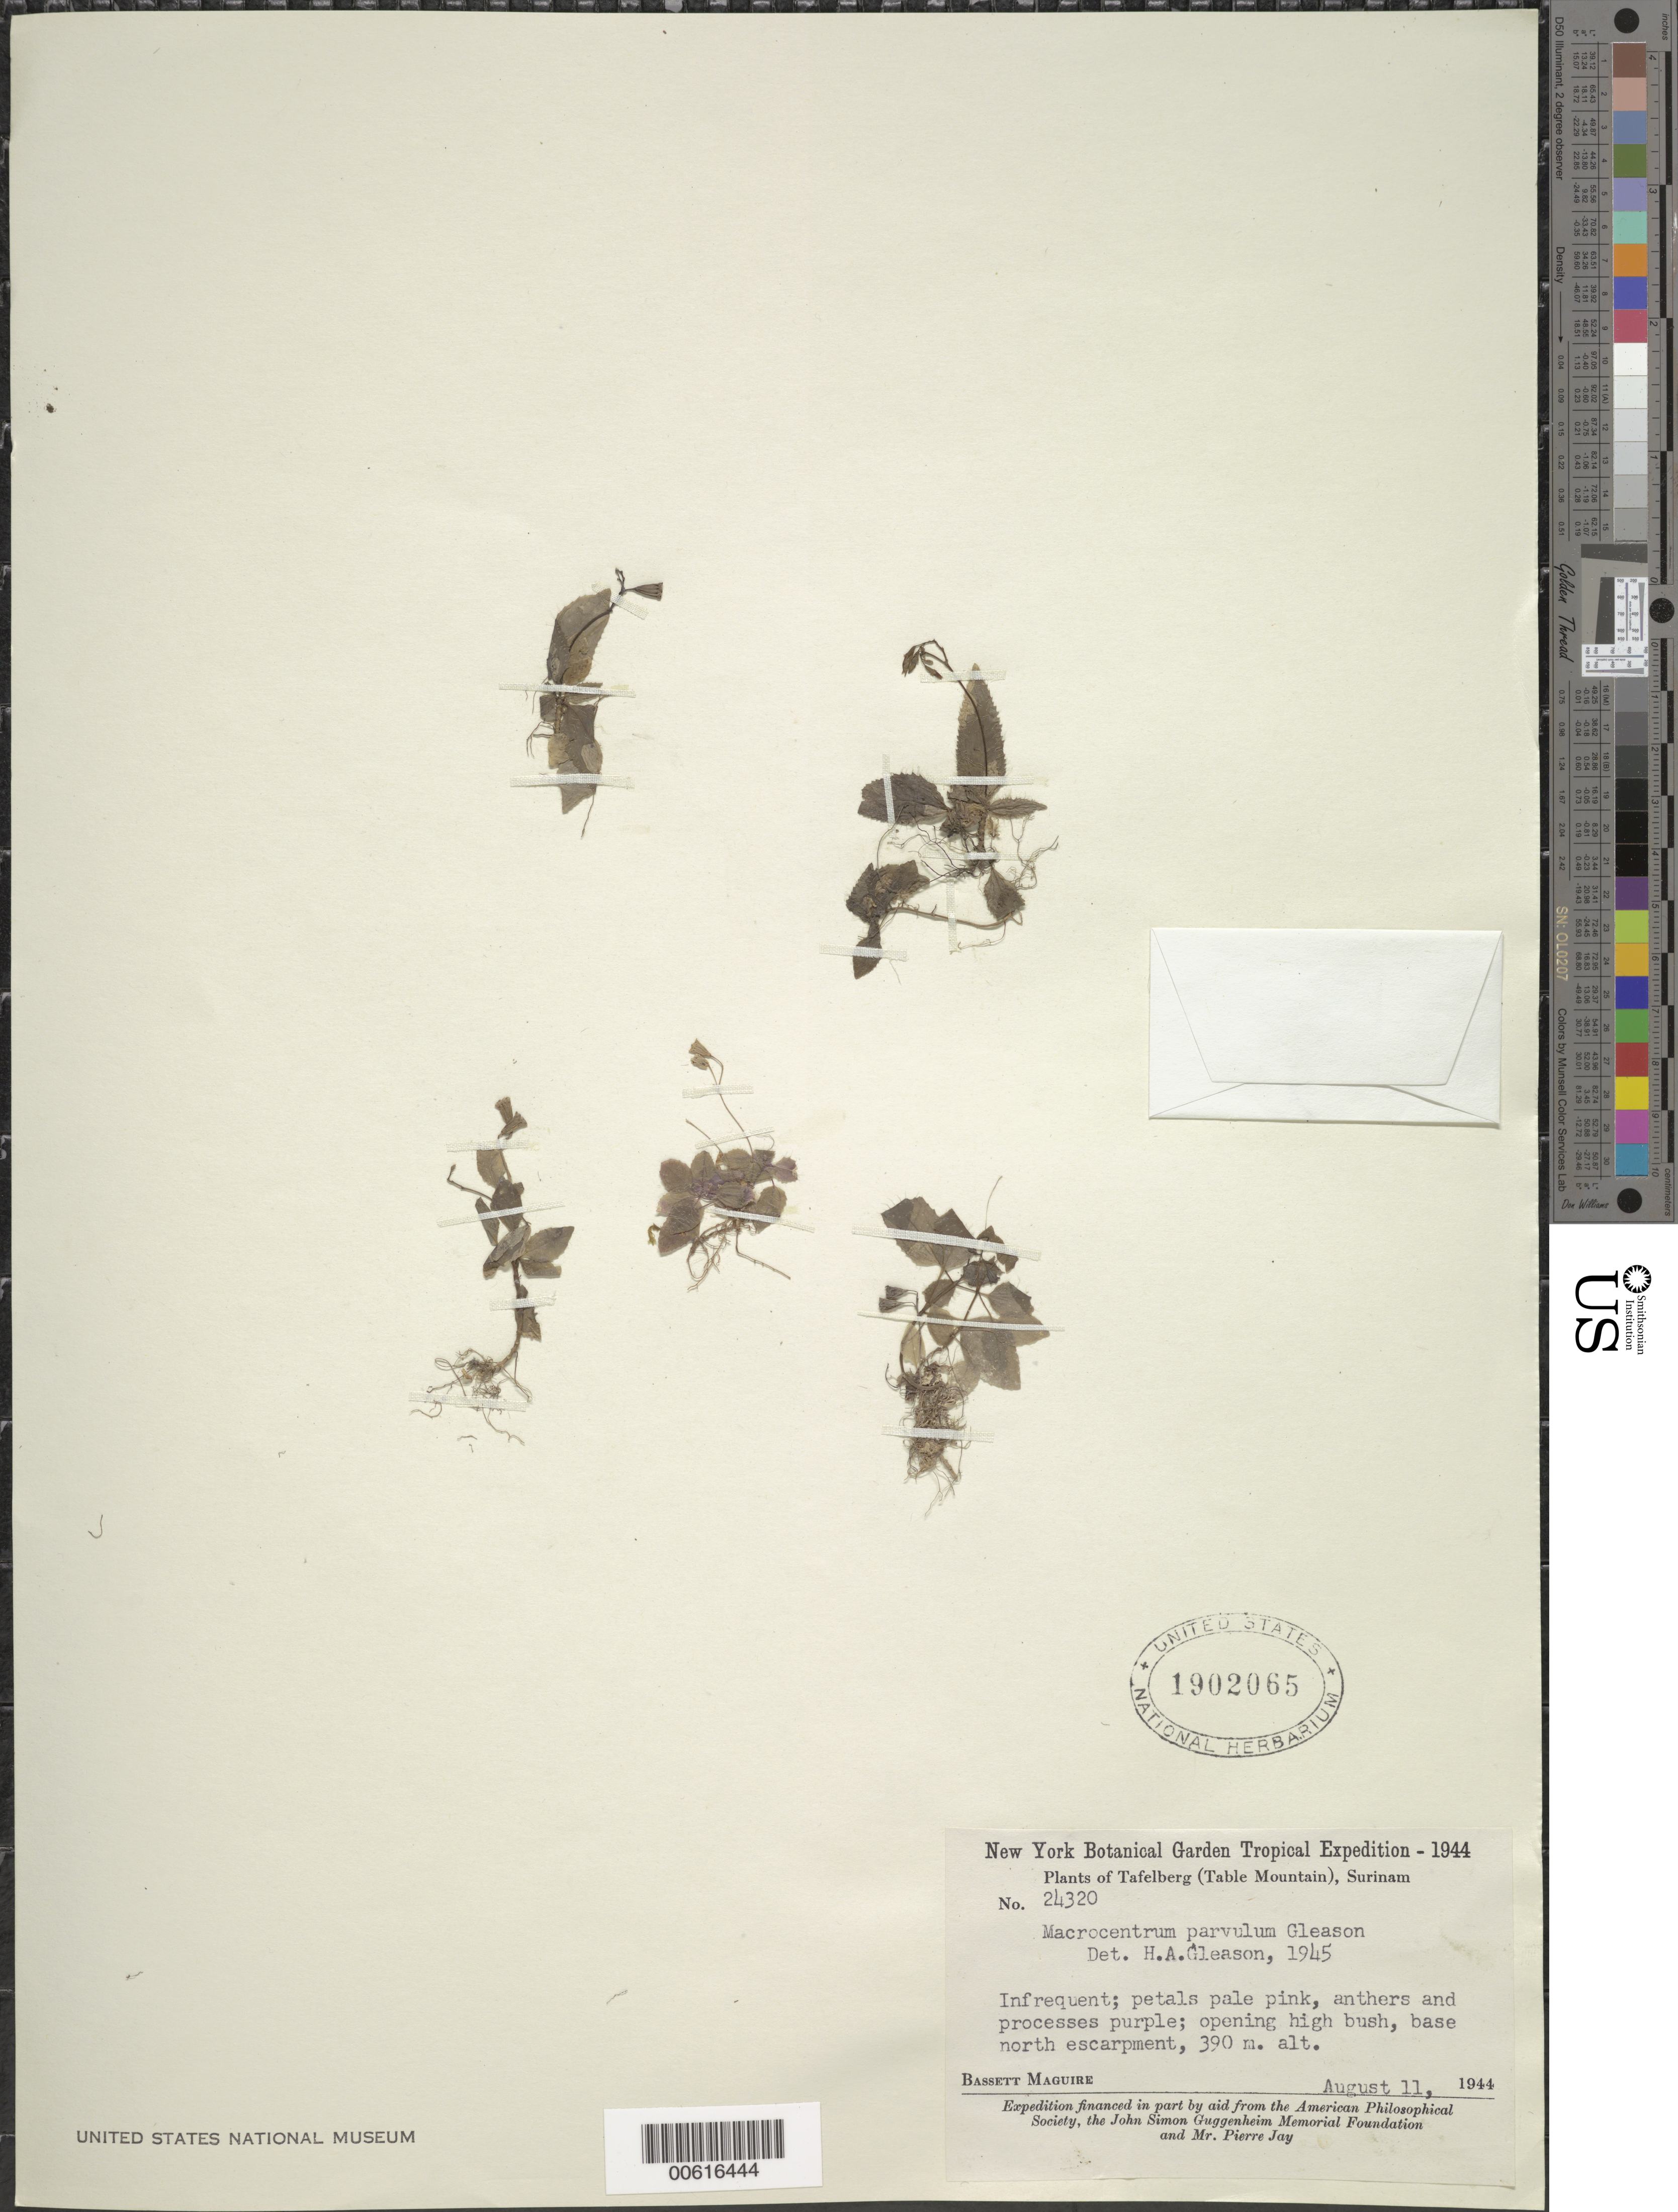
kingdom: Plantae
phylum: Tracheophyta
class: Magnoliopsida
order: Myrtales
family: Melastomataceae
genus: Macrocentrum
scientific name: Macrocentrum parvulum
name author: Gleason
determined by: Gleason, H. A.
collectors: B. Maguire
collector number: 24320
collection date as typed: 11-Aug-44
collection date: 1944-08-11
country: Suriname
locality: Tafelberg (Table Mountain), north escarpment base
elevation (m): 390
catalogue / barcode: US 1902065